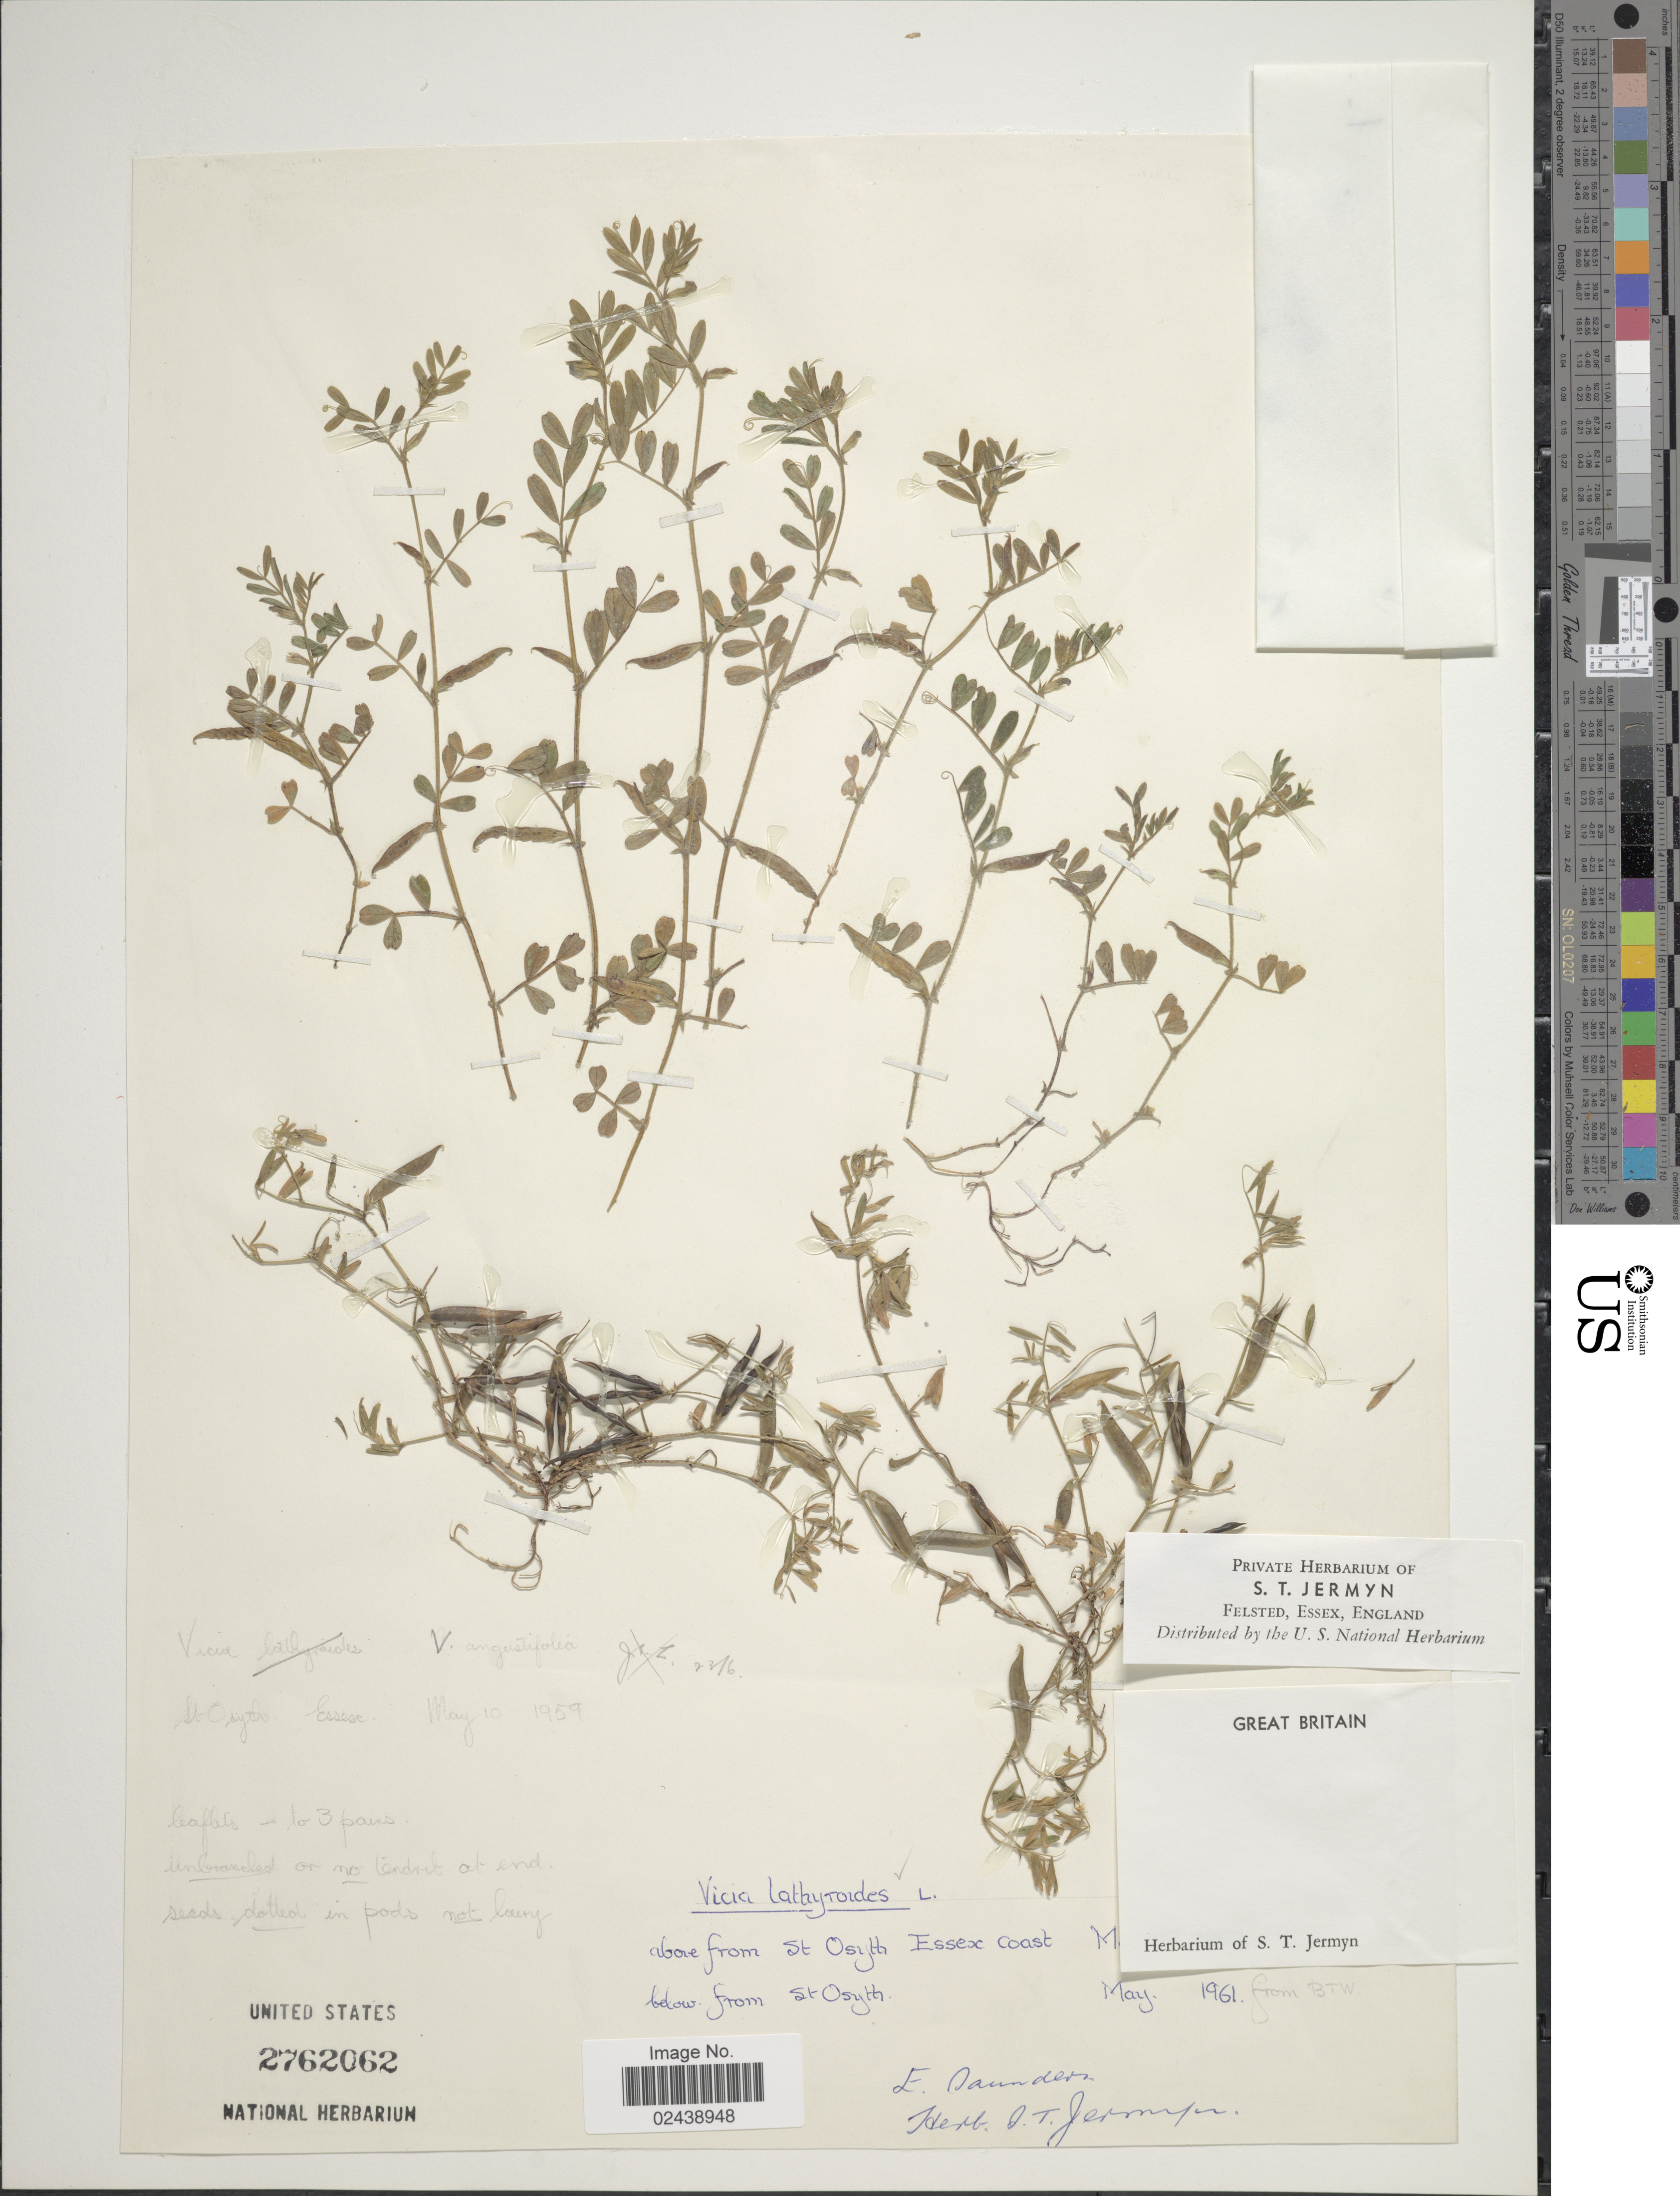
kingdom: Plantae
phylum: Tracheophyta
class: Magnoliopsida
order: Fabales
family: Fabaceae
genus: Vicia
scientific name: Vicia lathyroides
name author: L.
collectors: E. Sanders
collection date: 1961-05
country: United Kingdom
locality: Great Britain, above St. Osyth Essex coast, below from St. Osyth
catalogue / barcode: US 2762062